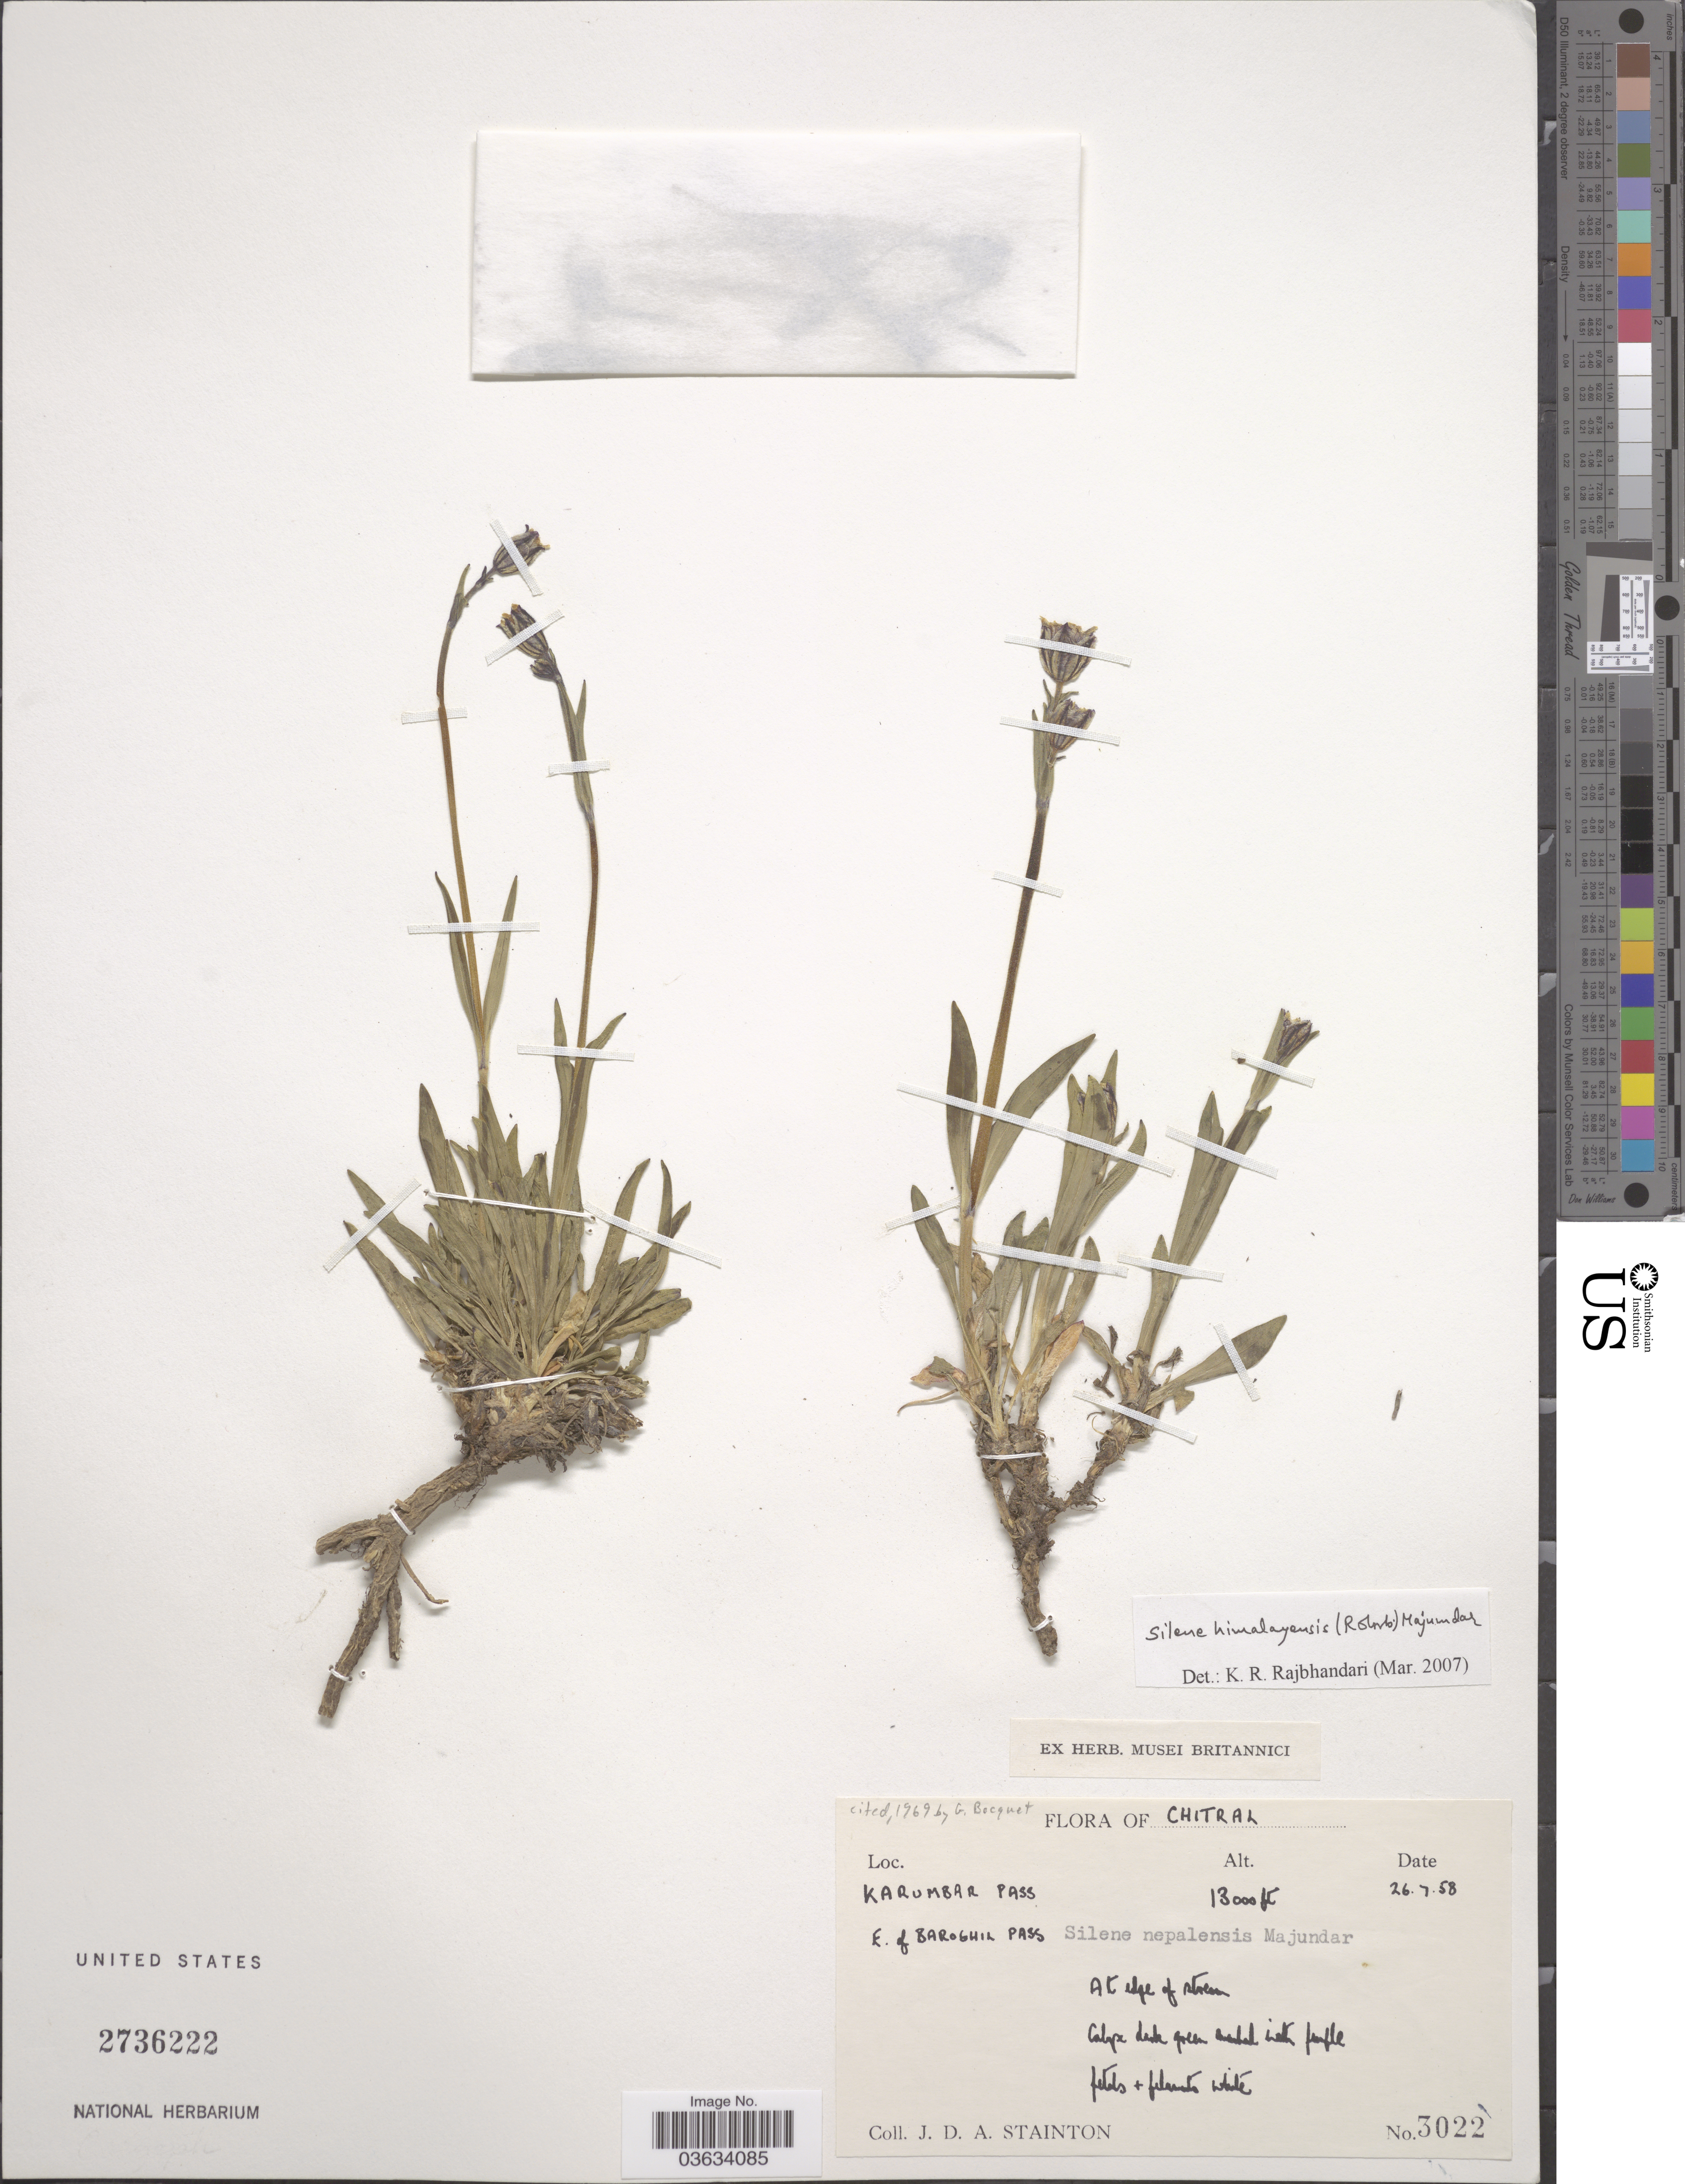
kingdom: Plantae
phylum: Tracheophyta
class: Magnoliopsida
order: Caryophyllales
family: Caryophyllaceae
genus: Silene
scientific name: Silene himalayensis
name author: (Rohrb.) Majumdar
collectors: J. Stainton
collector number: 3022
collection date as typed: Transcribed d/m/y: 26/7/58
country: Pakistan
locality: Chitral. Karumbar Pass. E. of Baroghil Pass.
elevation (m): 3962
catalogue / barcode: US 2736222